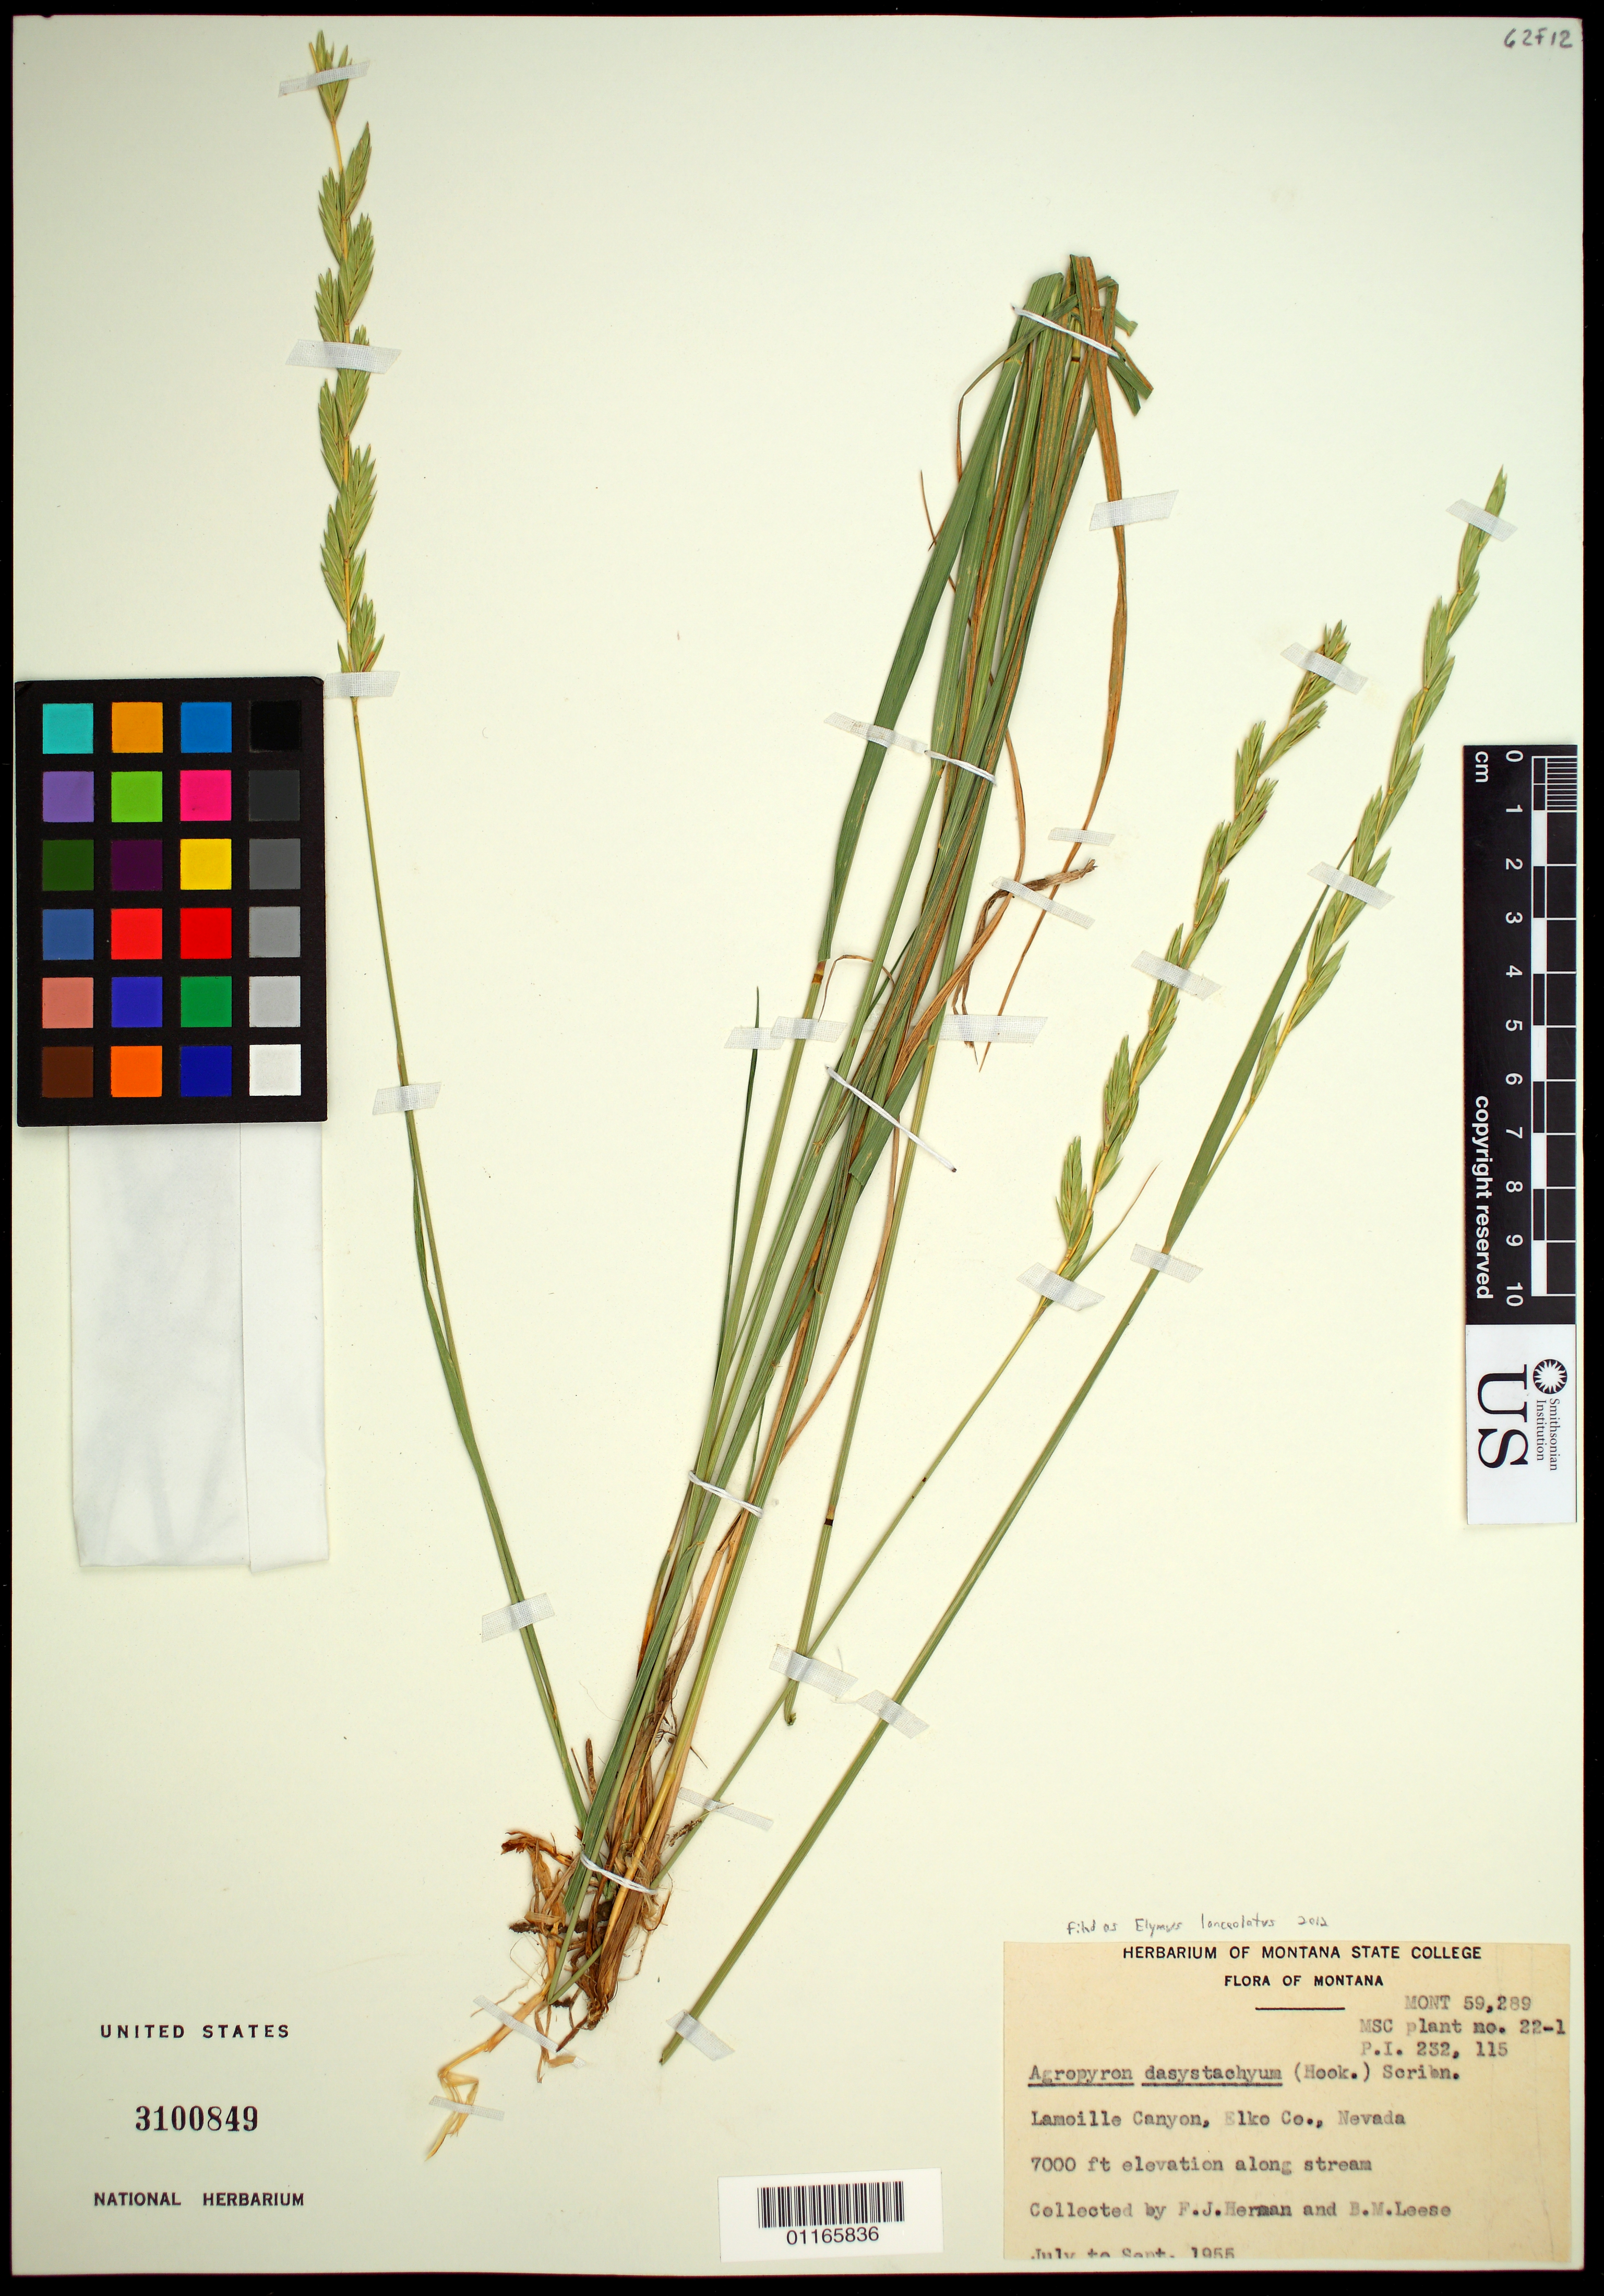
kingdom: Plantae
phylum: Tracheophyta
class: Liliopsida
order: Poales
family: Poaceae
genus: Elymus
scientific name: Elymus lanceolatus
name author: (Scribn. & J.G. Sm.) Gould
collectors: F. Herman & B. Leese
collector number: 22-1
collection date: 1955-07/1955-09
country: United States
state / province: Nevada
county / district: Elko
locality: Lamoille Canyon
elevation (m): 2134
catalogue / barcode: US 3100849